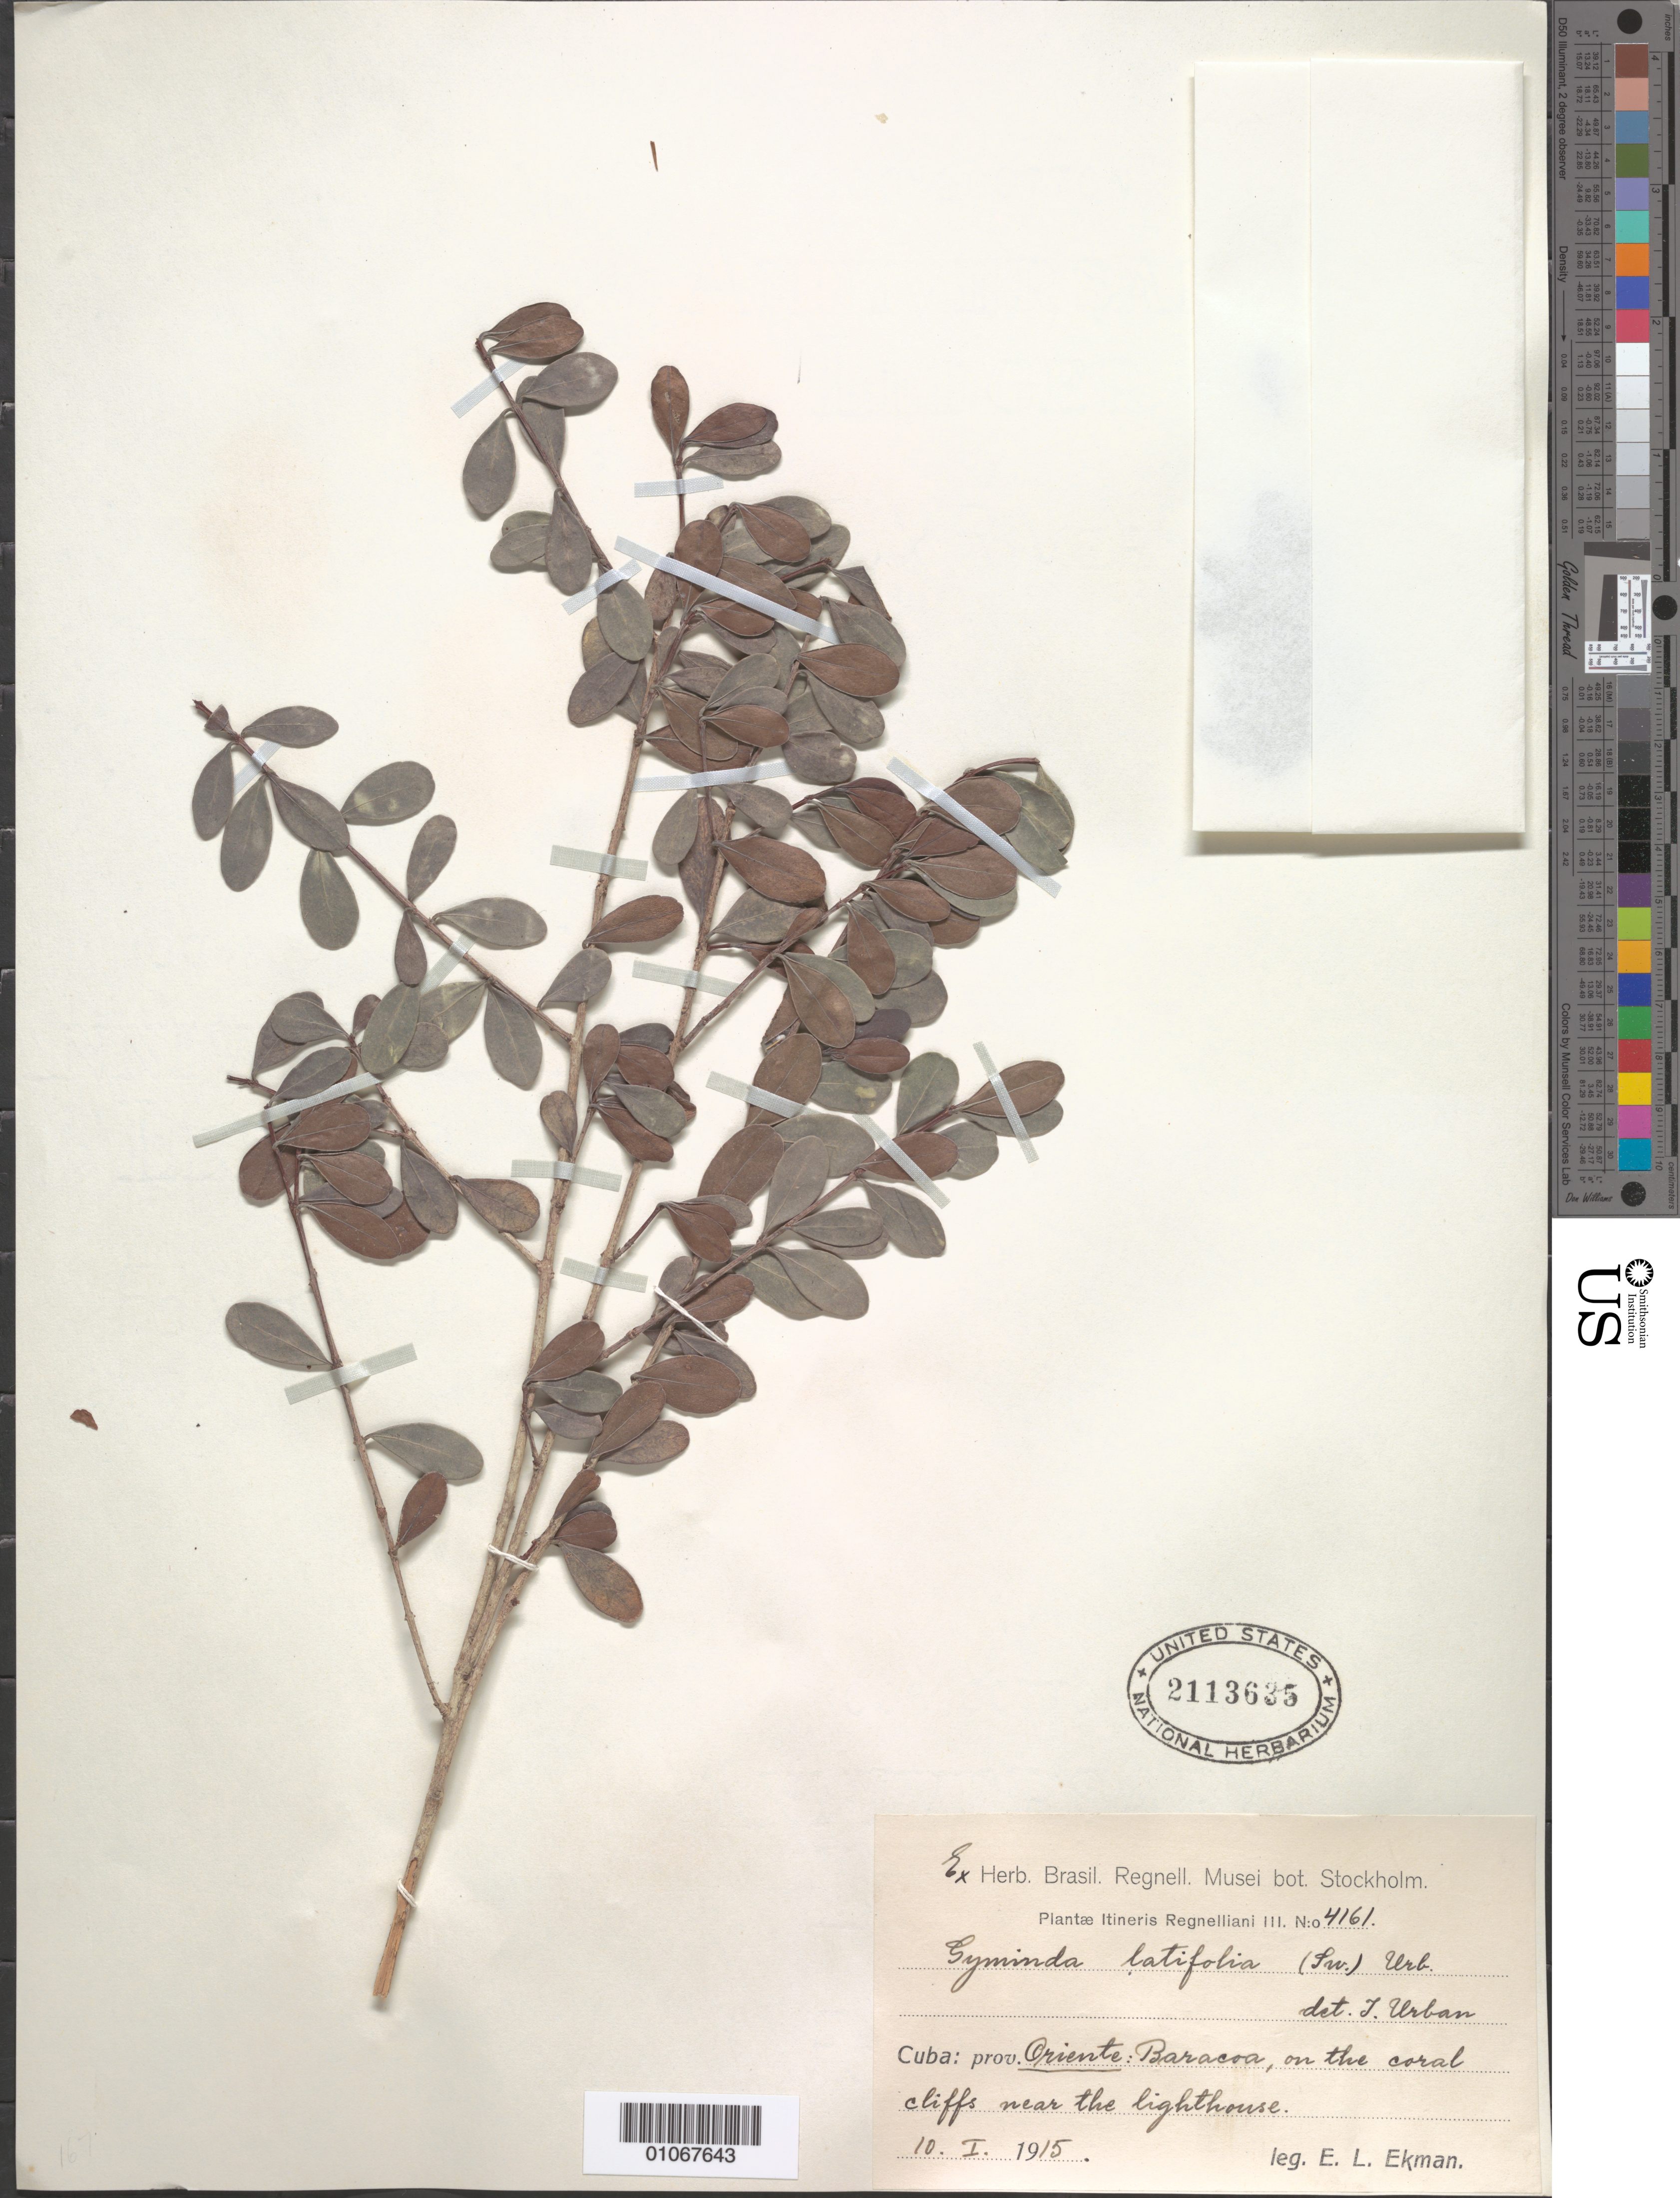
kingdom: Plantae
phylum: Tracheophyta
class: Magnoliopsida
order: Celastrales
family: Celastraceae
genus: Gyminda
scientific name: Gyminda latifolia subsp. latifolia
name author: (Sw.) Urb.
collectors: E. L. Ekman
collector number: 4161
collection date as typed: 10 Jan 1915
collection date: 1915-01-10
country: Cuba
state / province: Guantanamo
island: Cuba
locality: Baracoa, on the coral cliffs near the lighthouse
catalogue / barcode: US 2113625